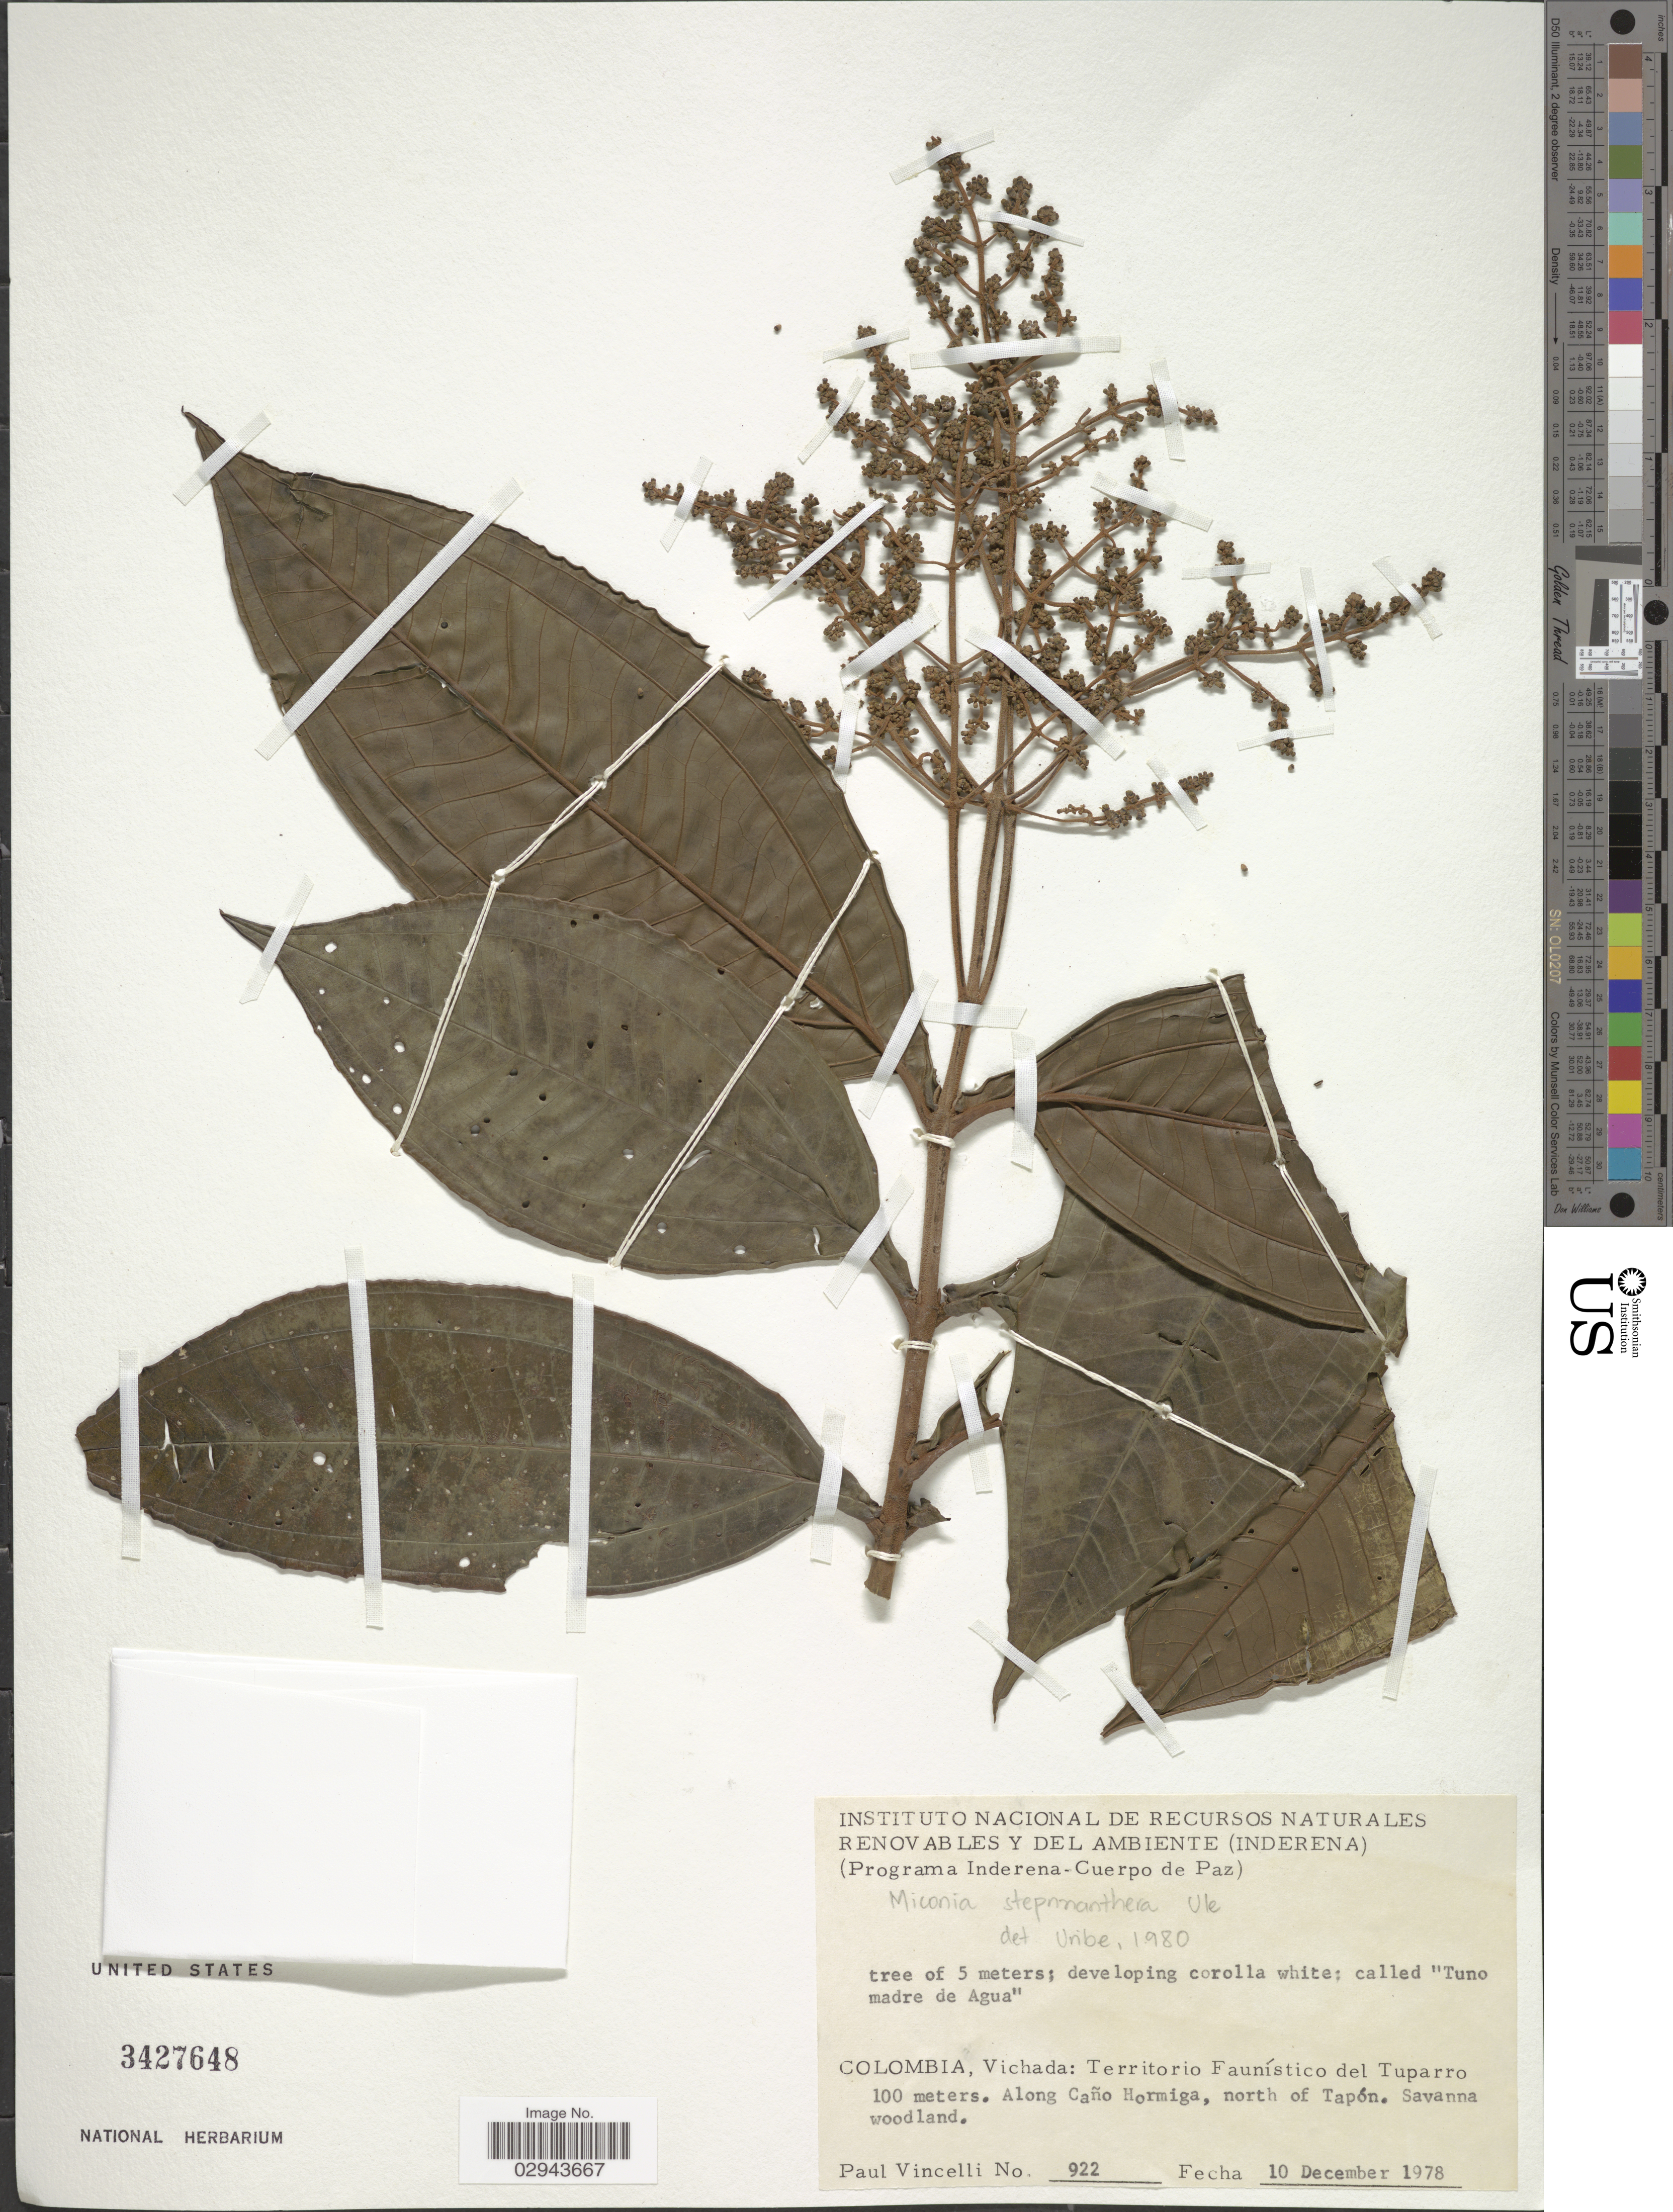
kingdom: Plantae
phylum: Tracheophyta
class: Magnoliopsida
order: Myrtales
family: Melastomataceae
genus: Miconia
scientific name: Miconia stephananthera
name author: Ule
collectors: P. Vincelli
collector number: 922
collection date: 1978-12-10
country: Colombia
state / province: Vichada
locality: Territorio Faunístico del Tuparro 100 meters. Along Caño Hormiga, north of Tapón.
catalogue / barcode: US 3427648